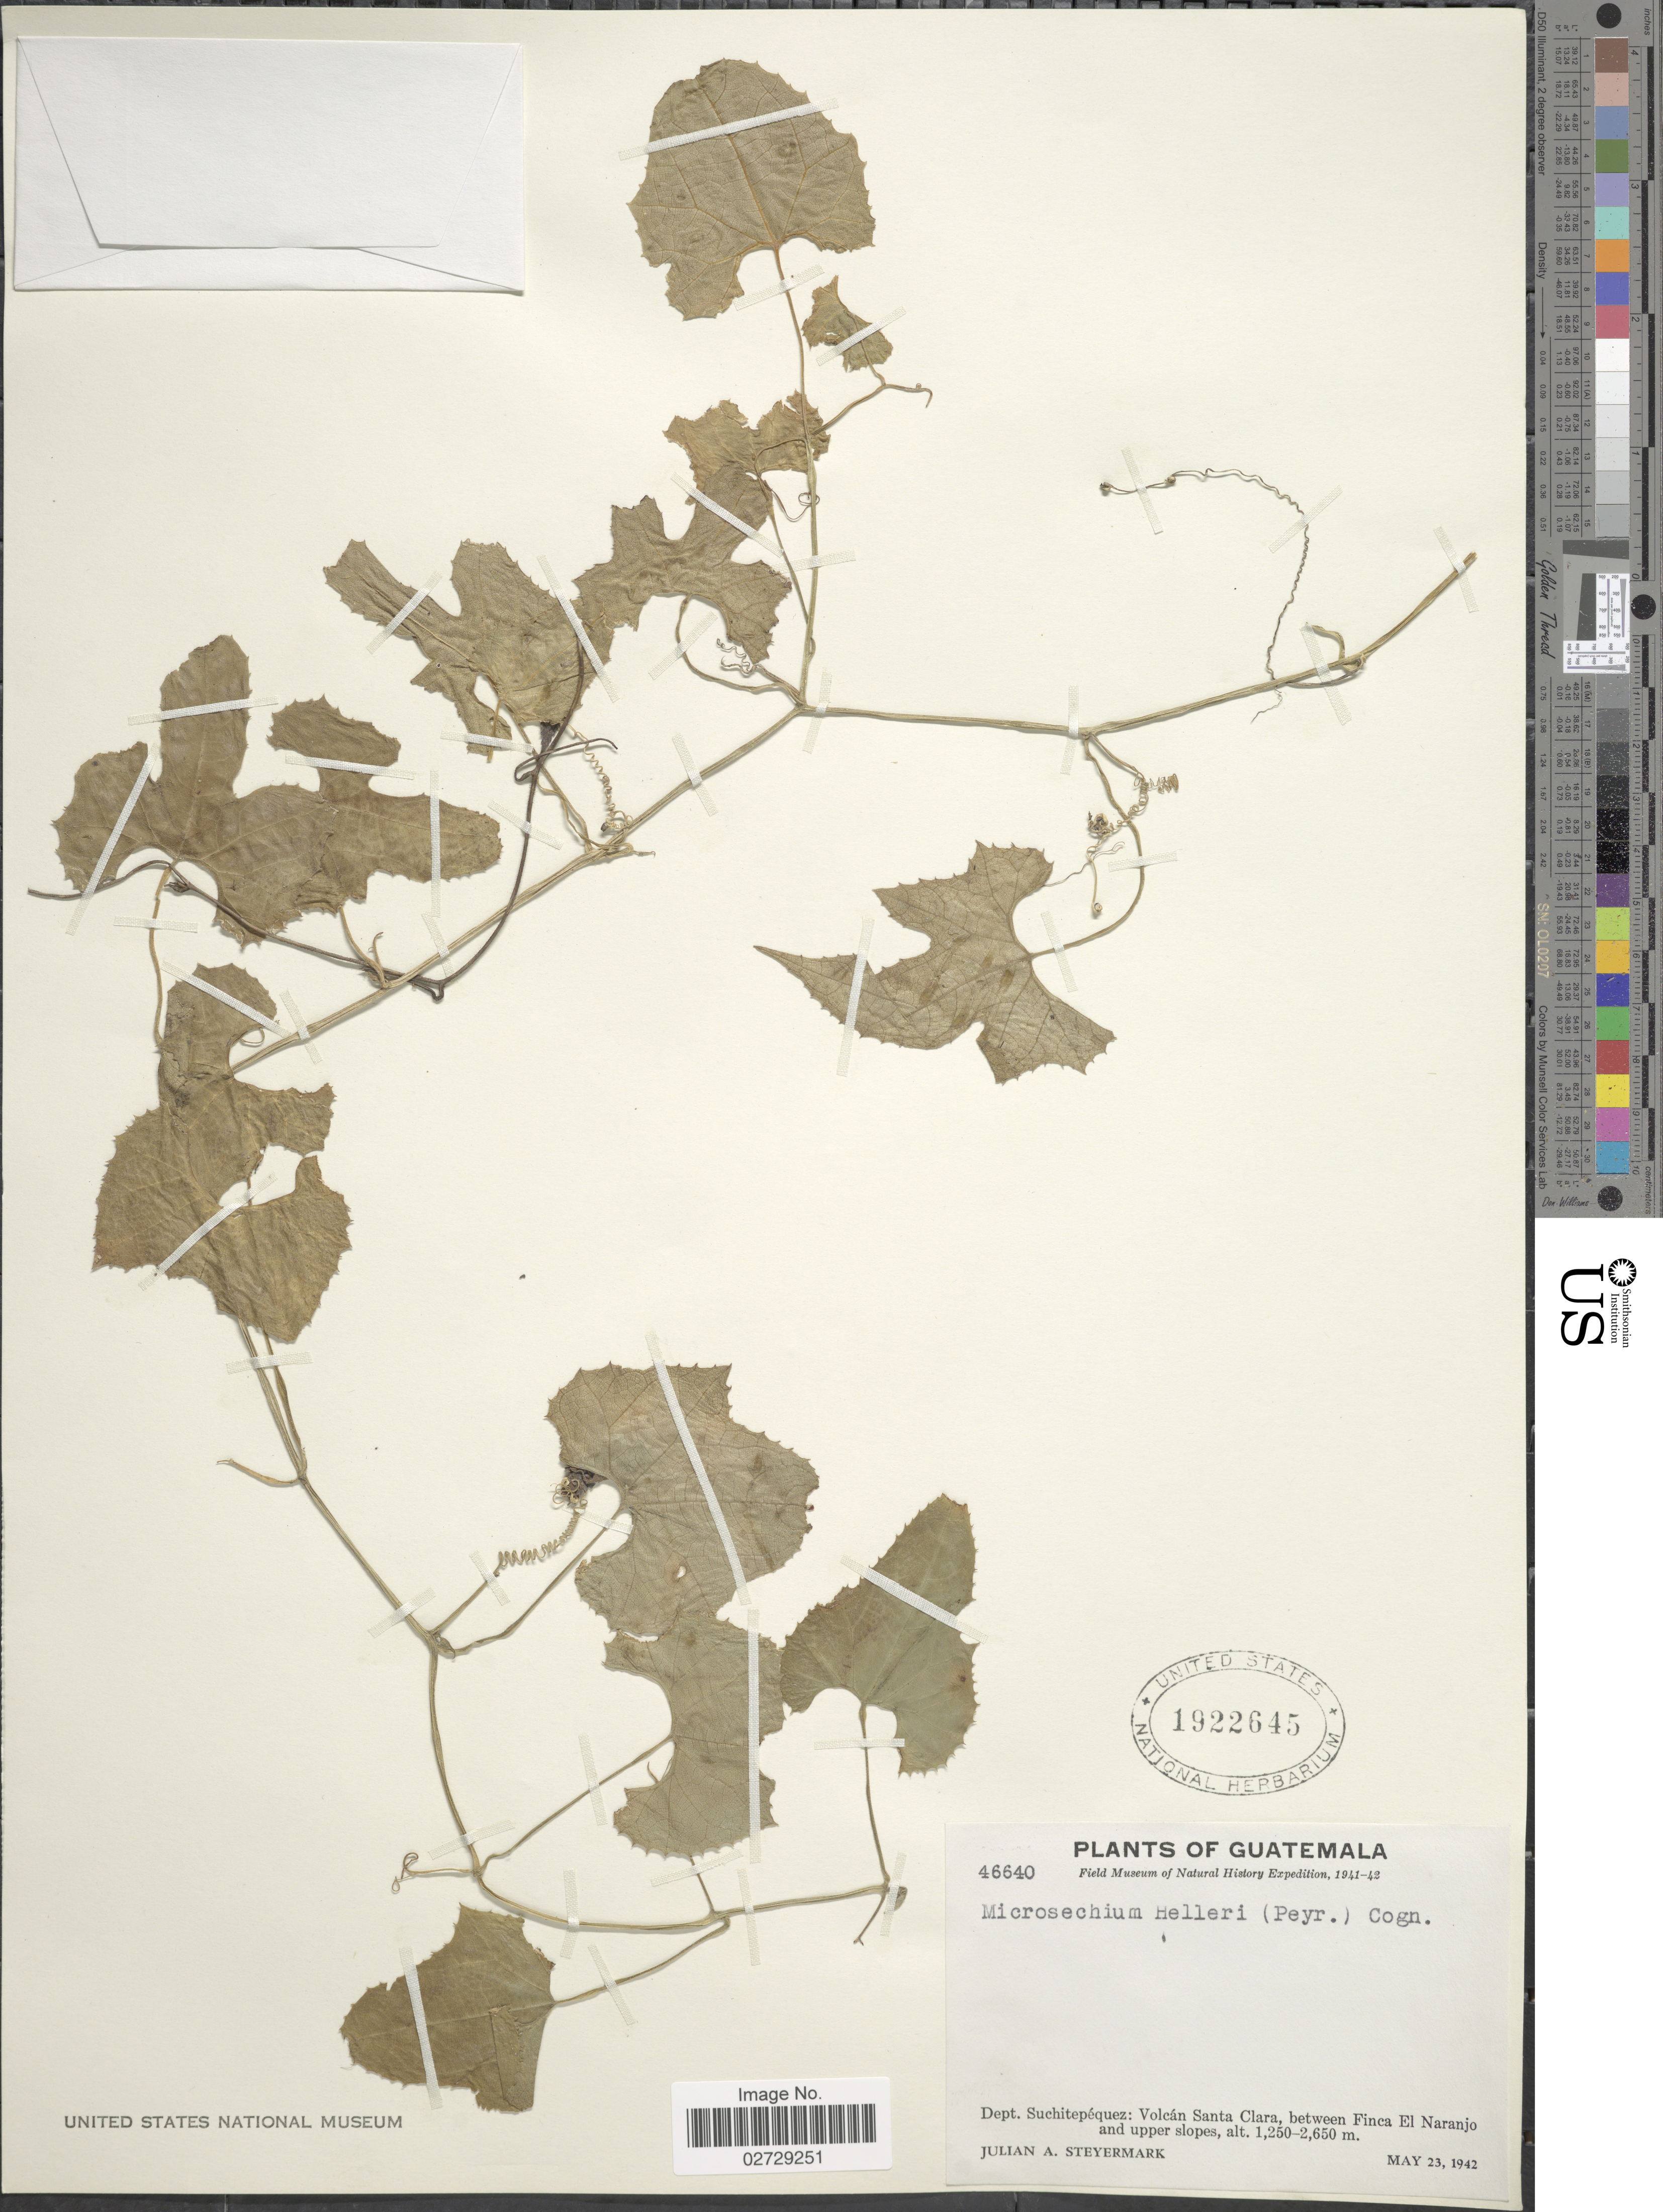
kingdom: Plantae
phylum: Tracheophyta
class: Magnoliopsida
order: Cucurbitales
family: Cucurbitaceae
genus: Microsechium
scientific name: Microsechium helleri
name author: (Peyr.) Cogn.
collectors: J. Steyermark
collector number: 46640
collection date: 1942-05-23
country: Guatemala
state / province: Suchitepéquez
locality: Dept. Suchitepequez: Volcan Santa Clara, between Finca El Naranjo and upper slopes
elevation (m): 1250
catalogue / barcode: US 1922645